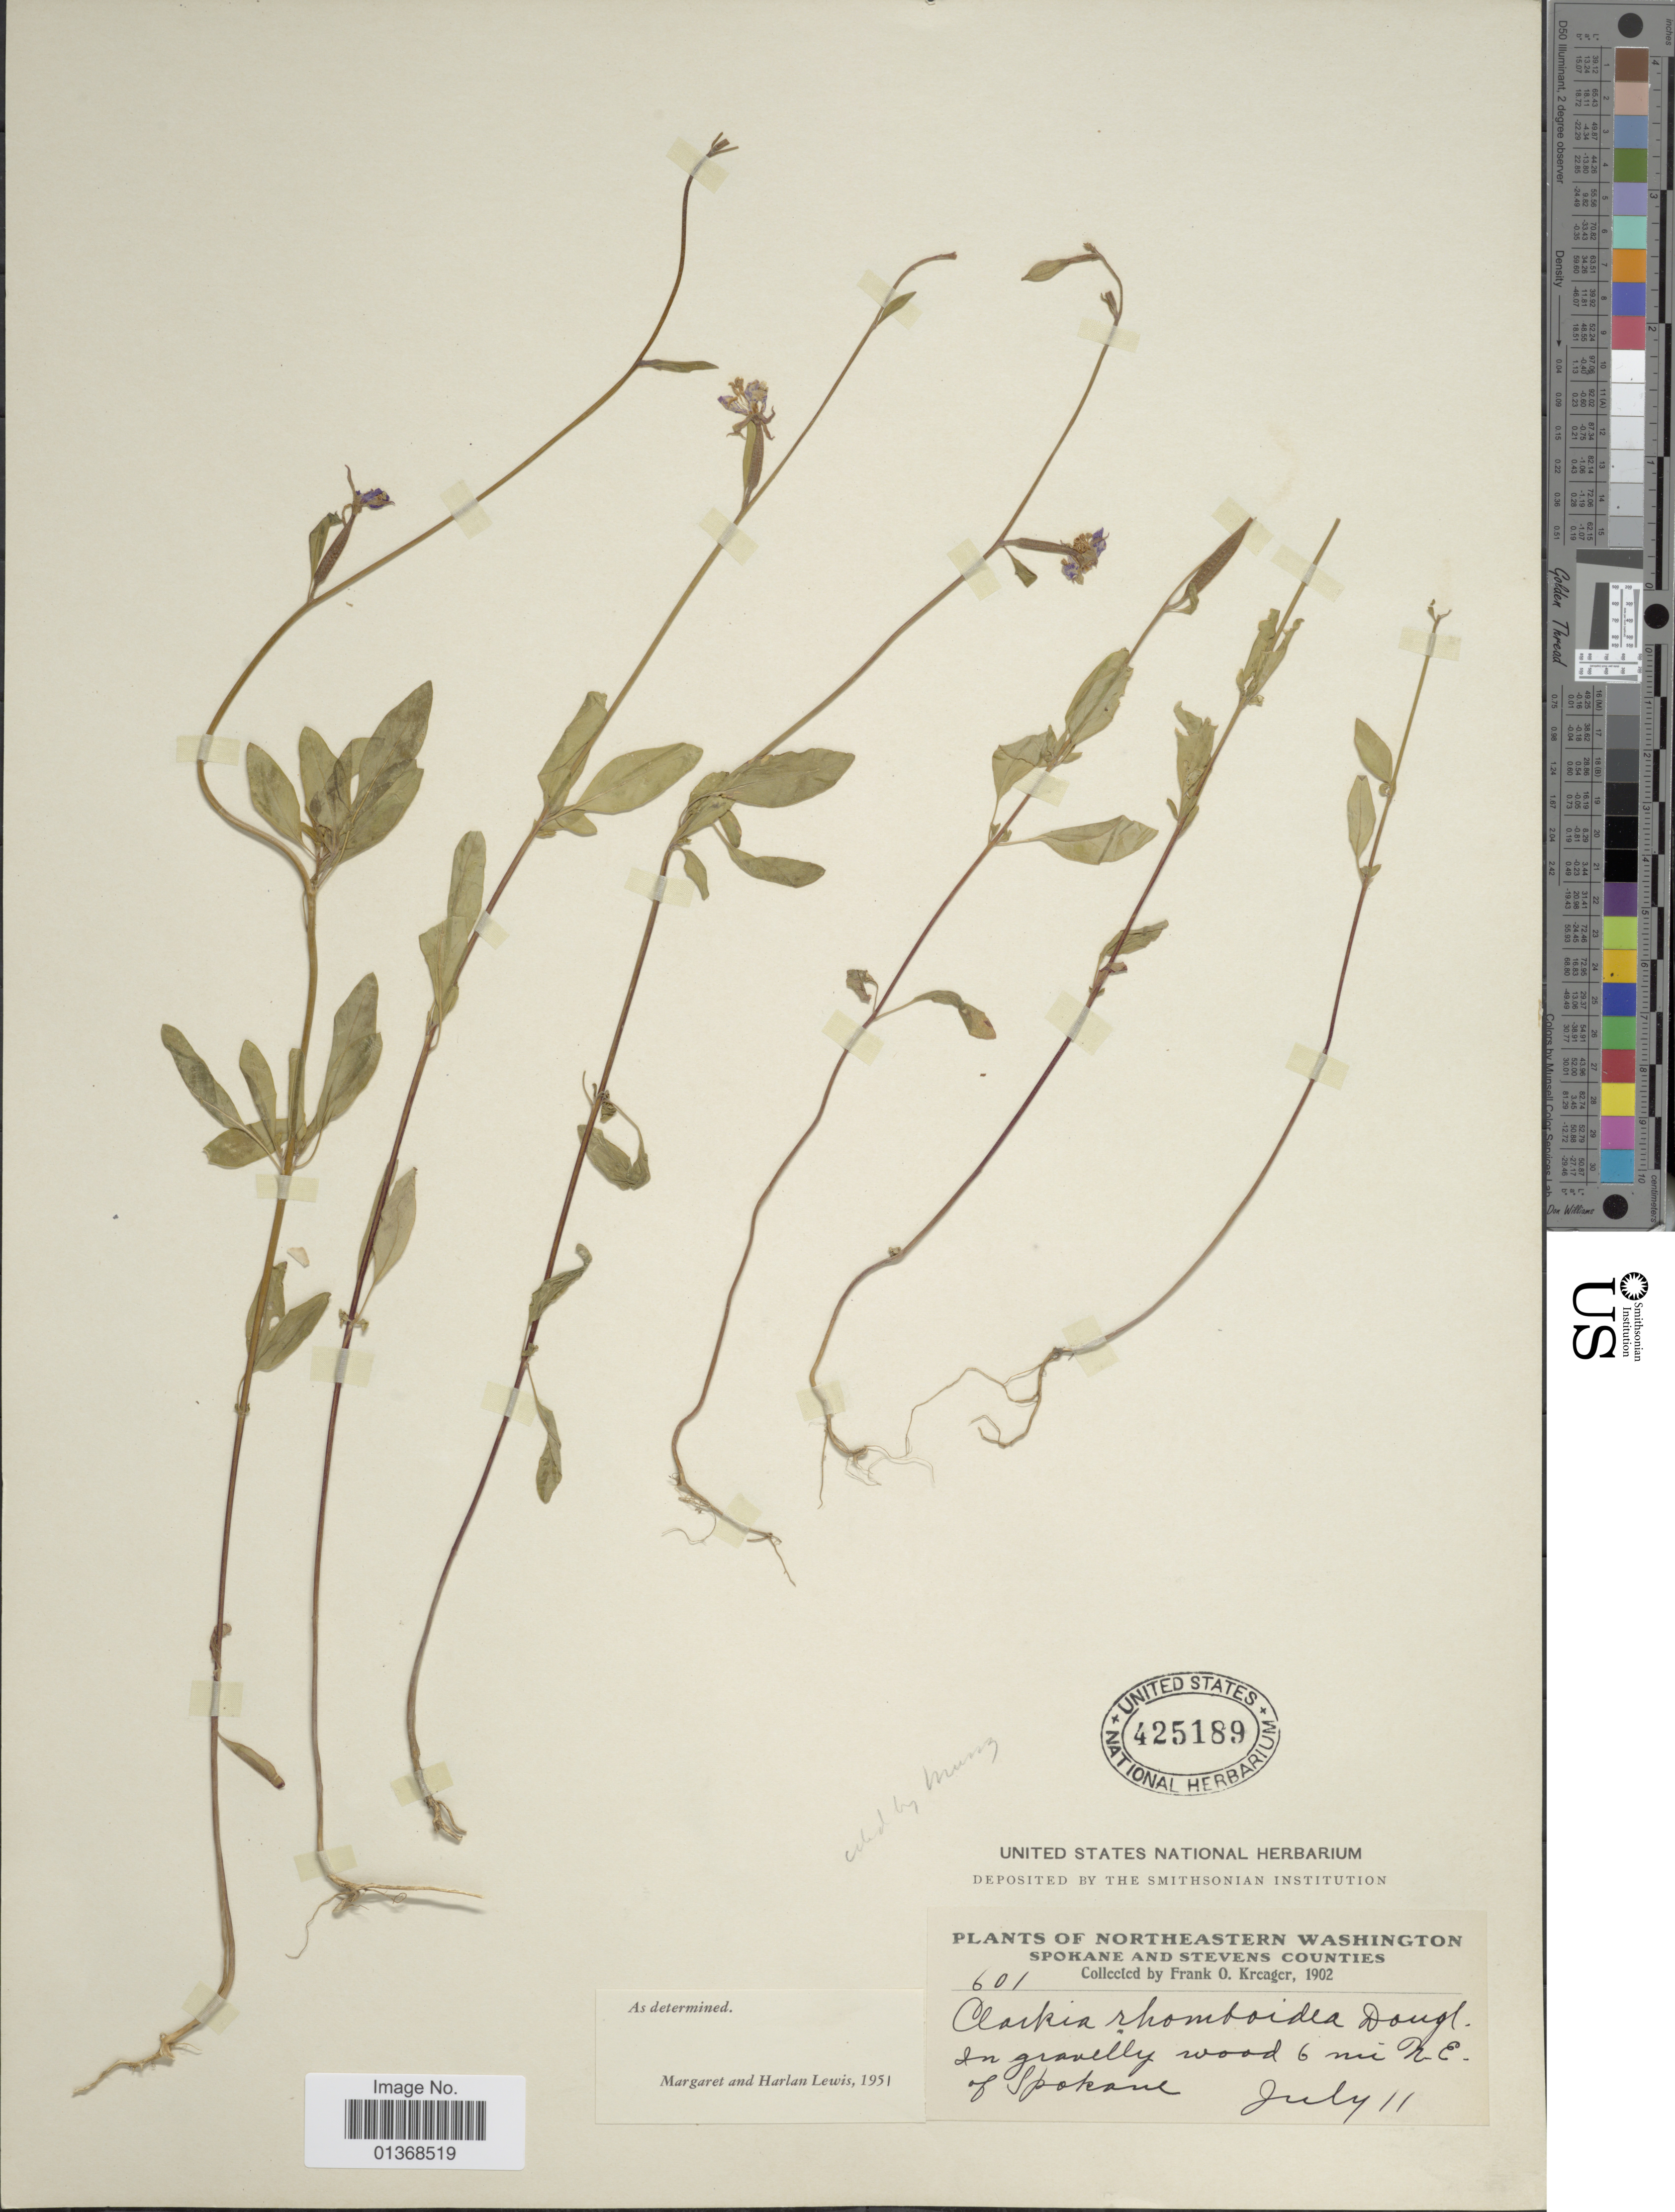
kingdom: Plantae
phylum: Tracheophyta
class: Magnoliopsida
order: Myrtales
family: Onagraceae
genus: Clarkia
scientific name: Clarkia rhomboidea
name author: Douglas ex Hook.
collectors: F. Kreager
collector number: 601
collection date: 1902-07-11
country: United States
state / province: Washington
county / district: Spokane / Stevens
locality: Northeastern Washington, Spokane and Stevens Counties, in gravelly wood 6 mi N.E. of Spokane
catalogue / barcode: US 425189